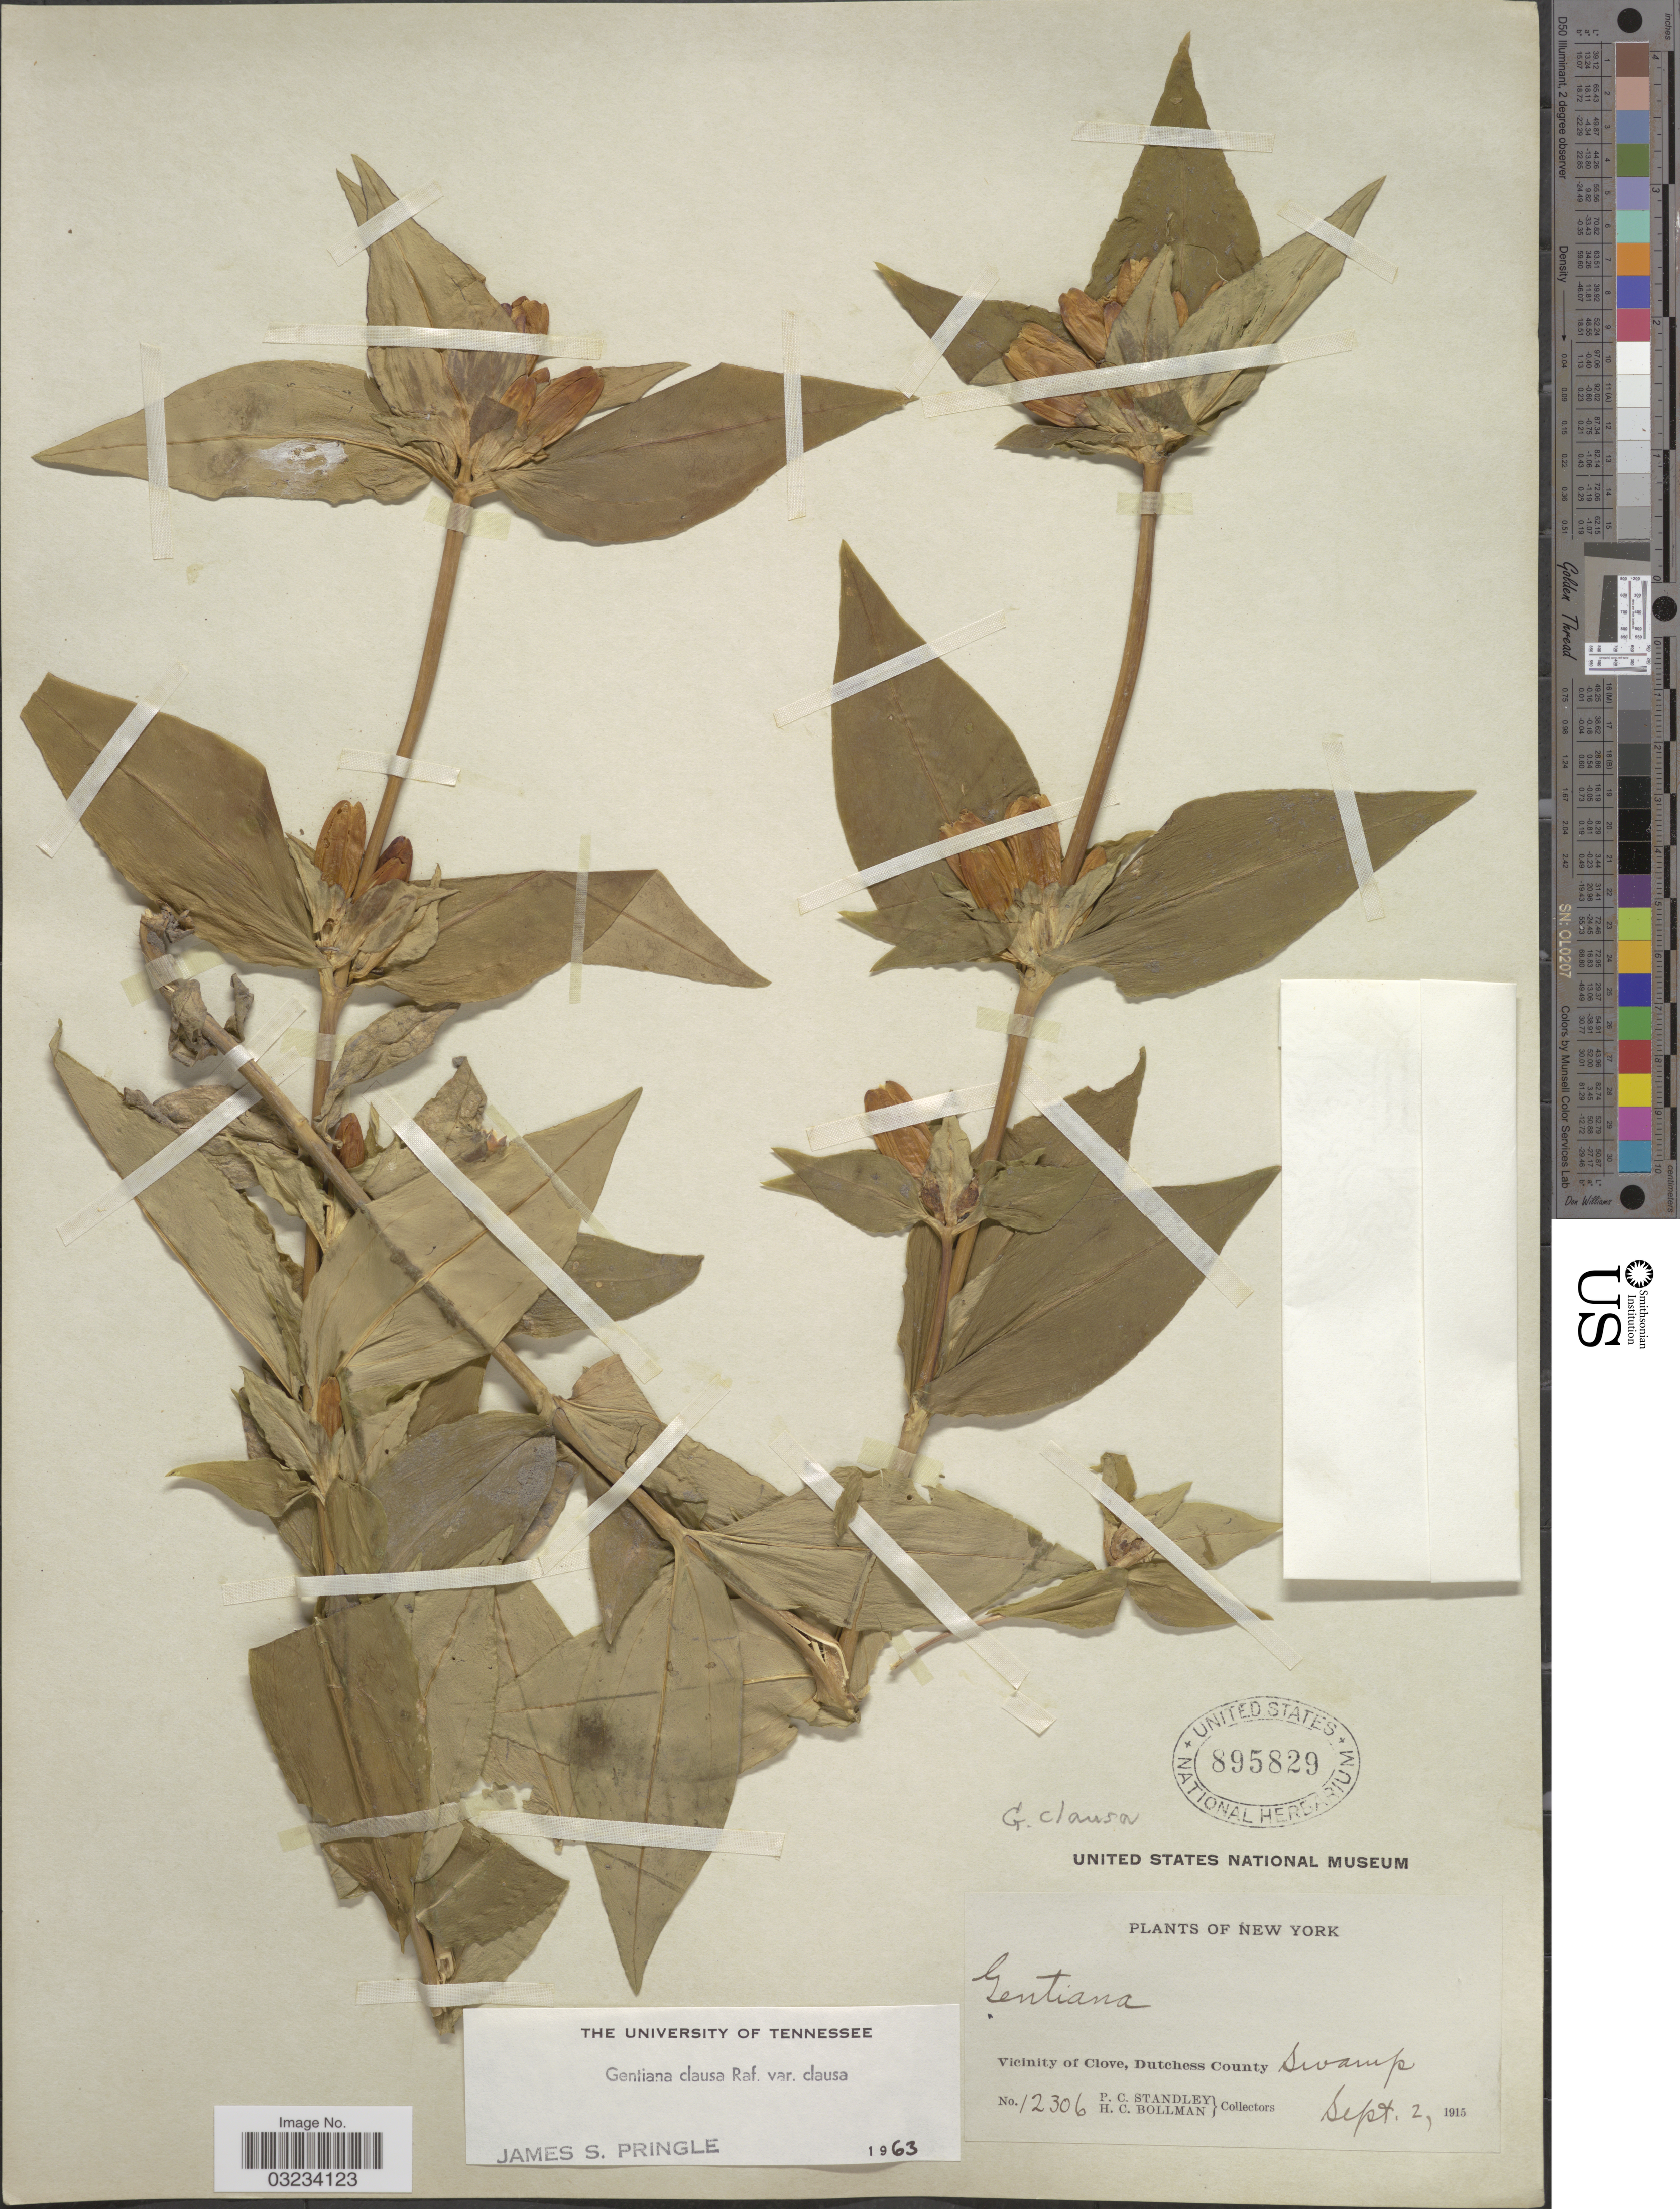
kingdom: Plantae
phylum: Tracheophyta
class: Magnoliopsida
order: Gentianales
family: Gentianaceae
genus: Gentiana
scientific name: Gentiana clausa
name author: Raf.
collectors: P. C. Standley & H. C. Bollman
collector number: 12306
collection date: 1915-09-02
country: United States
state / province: New York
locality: Vicinity of Clove, Dutchess County.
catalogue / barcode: US 895829